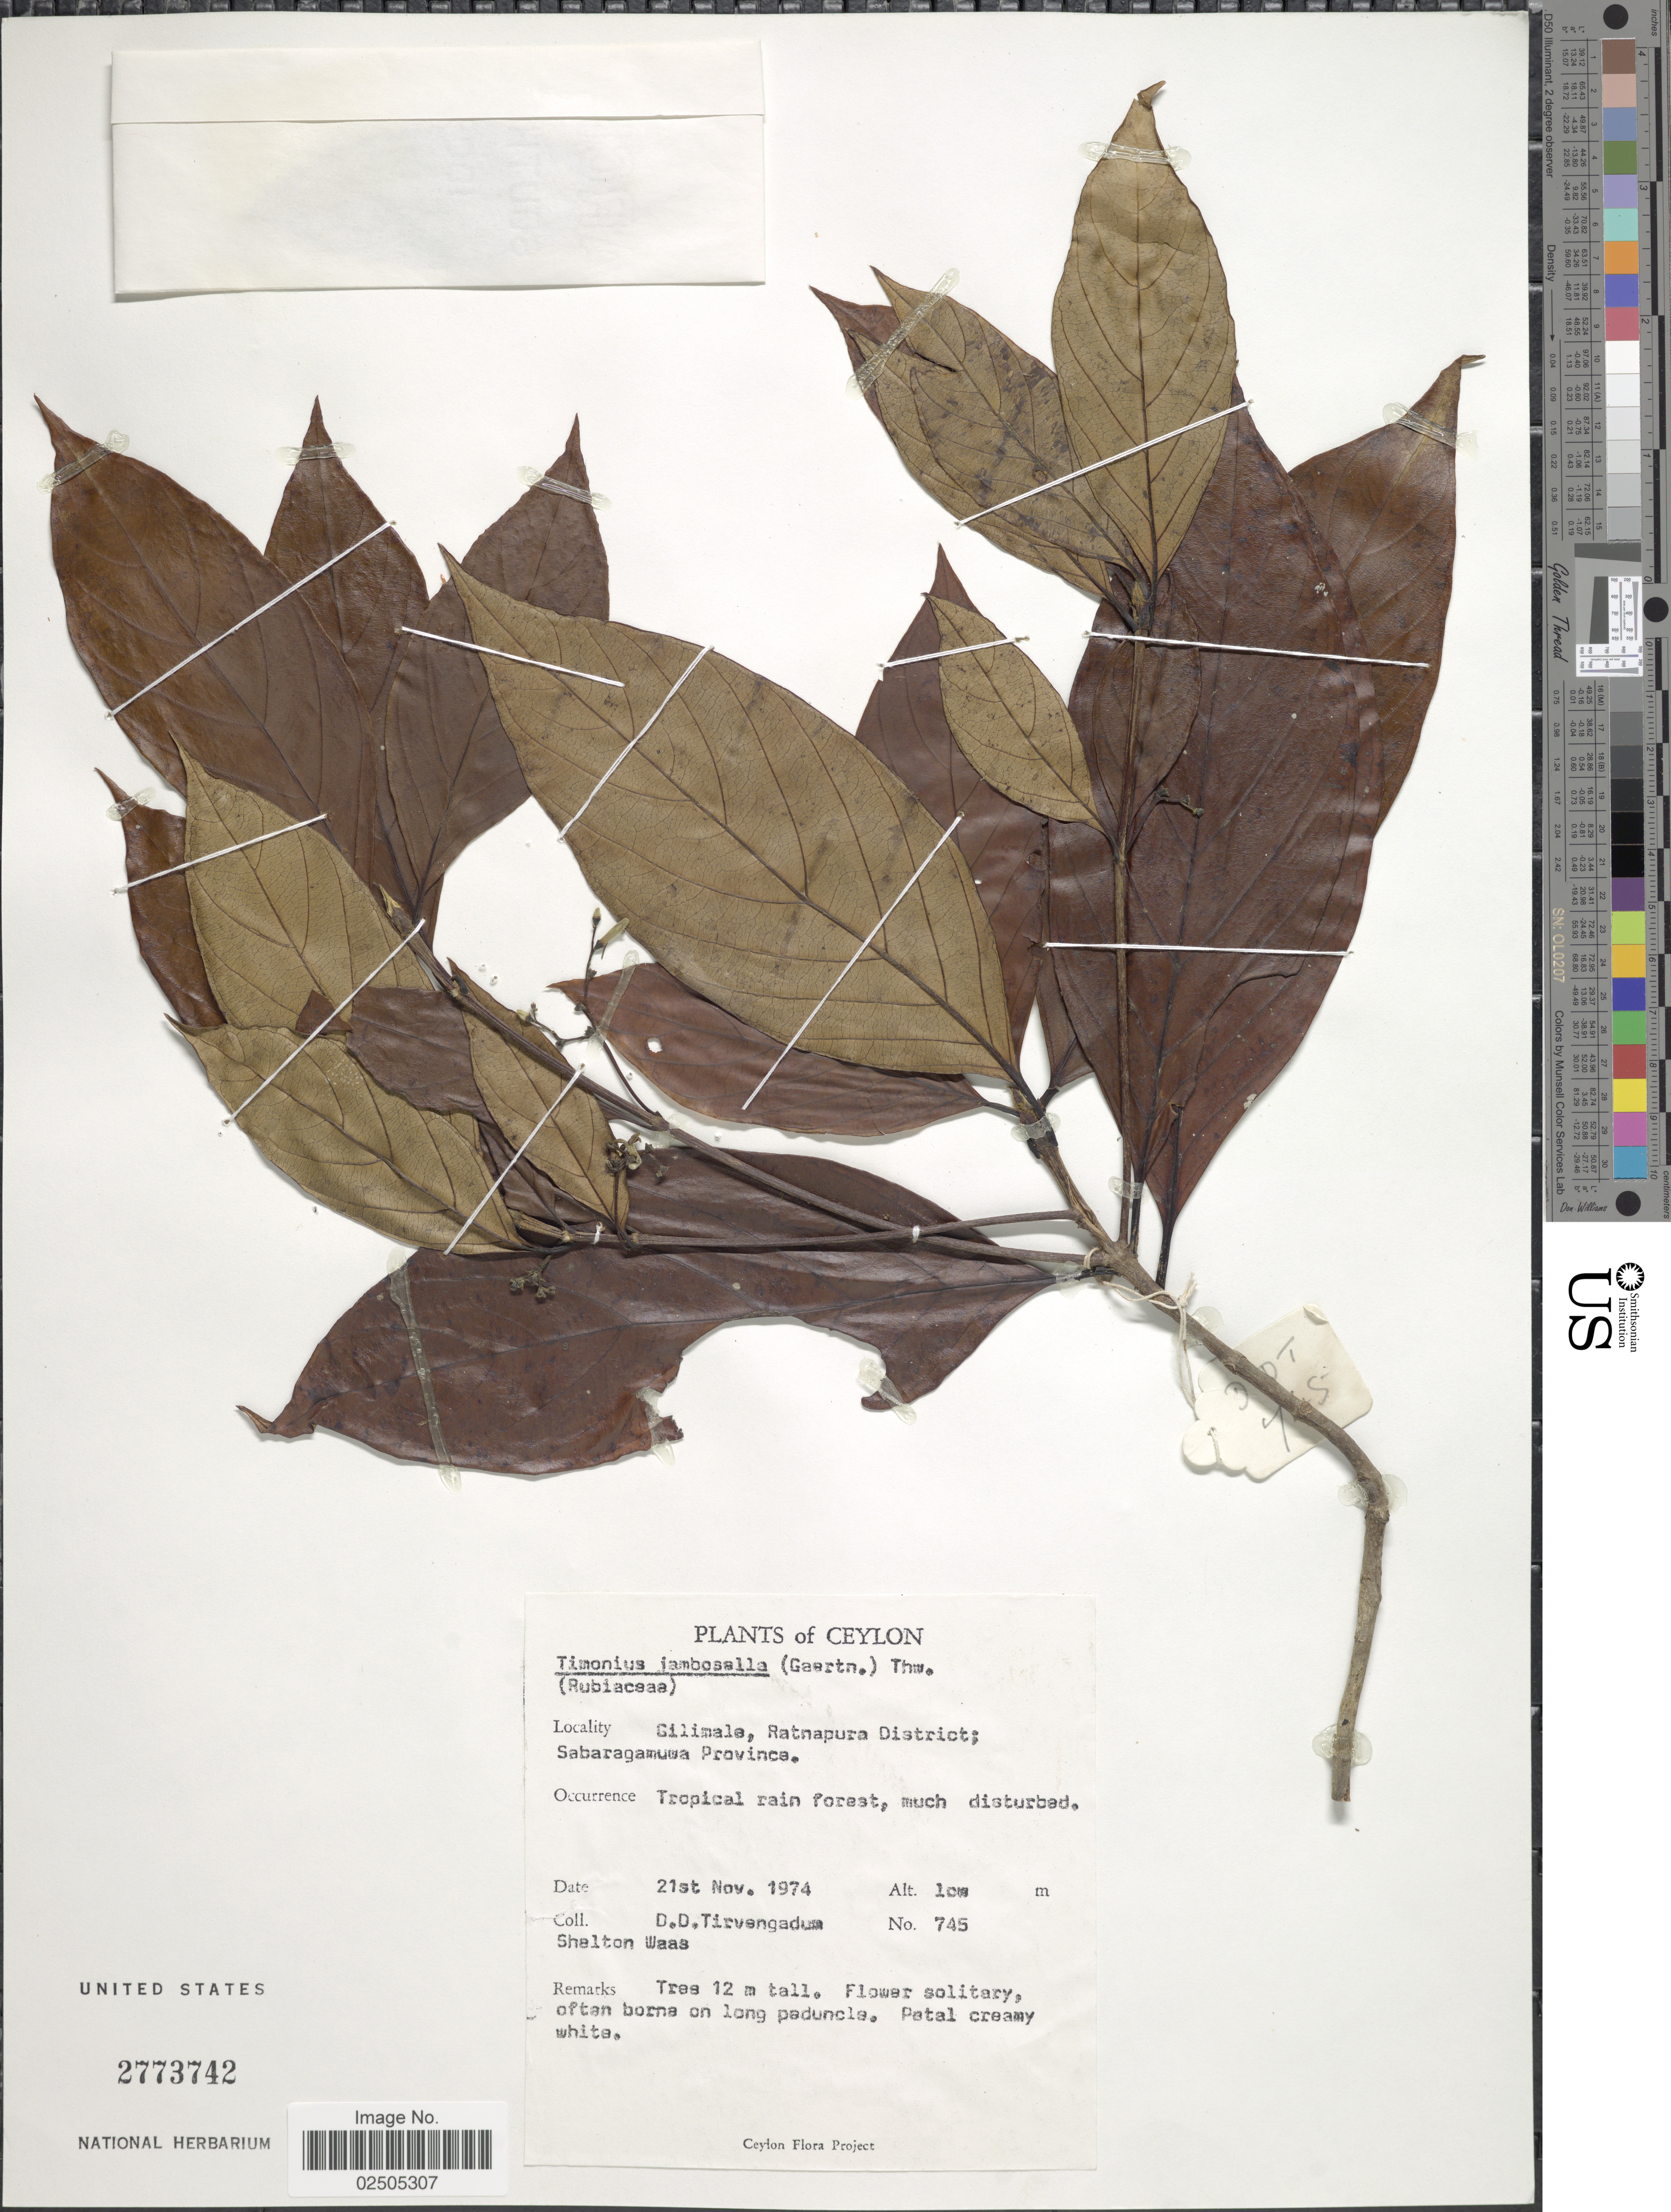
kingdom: Plantae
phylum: Tracheophyta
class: Magnoliopsida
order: Gentianales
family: Rubiaceae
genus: Timonius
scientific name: Timonius jambosella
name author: Thwaites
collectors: D. Tirvengadum & S. Wass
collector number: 745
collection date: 1974-11-21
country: Sri Lanka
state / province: Sabaragamuwa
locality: Ceylon, Gilimale, Ratnapura District, Sabaragamuwa Province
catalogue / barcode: US 2773742